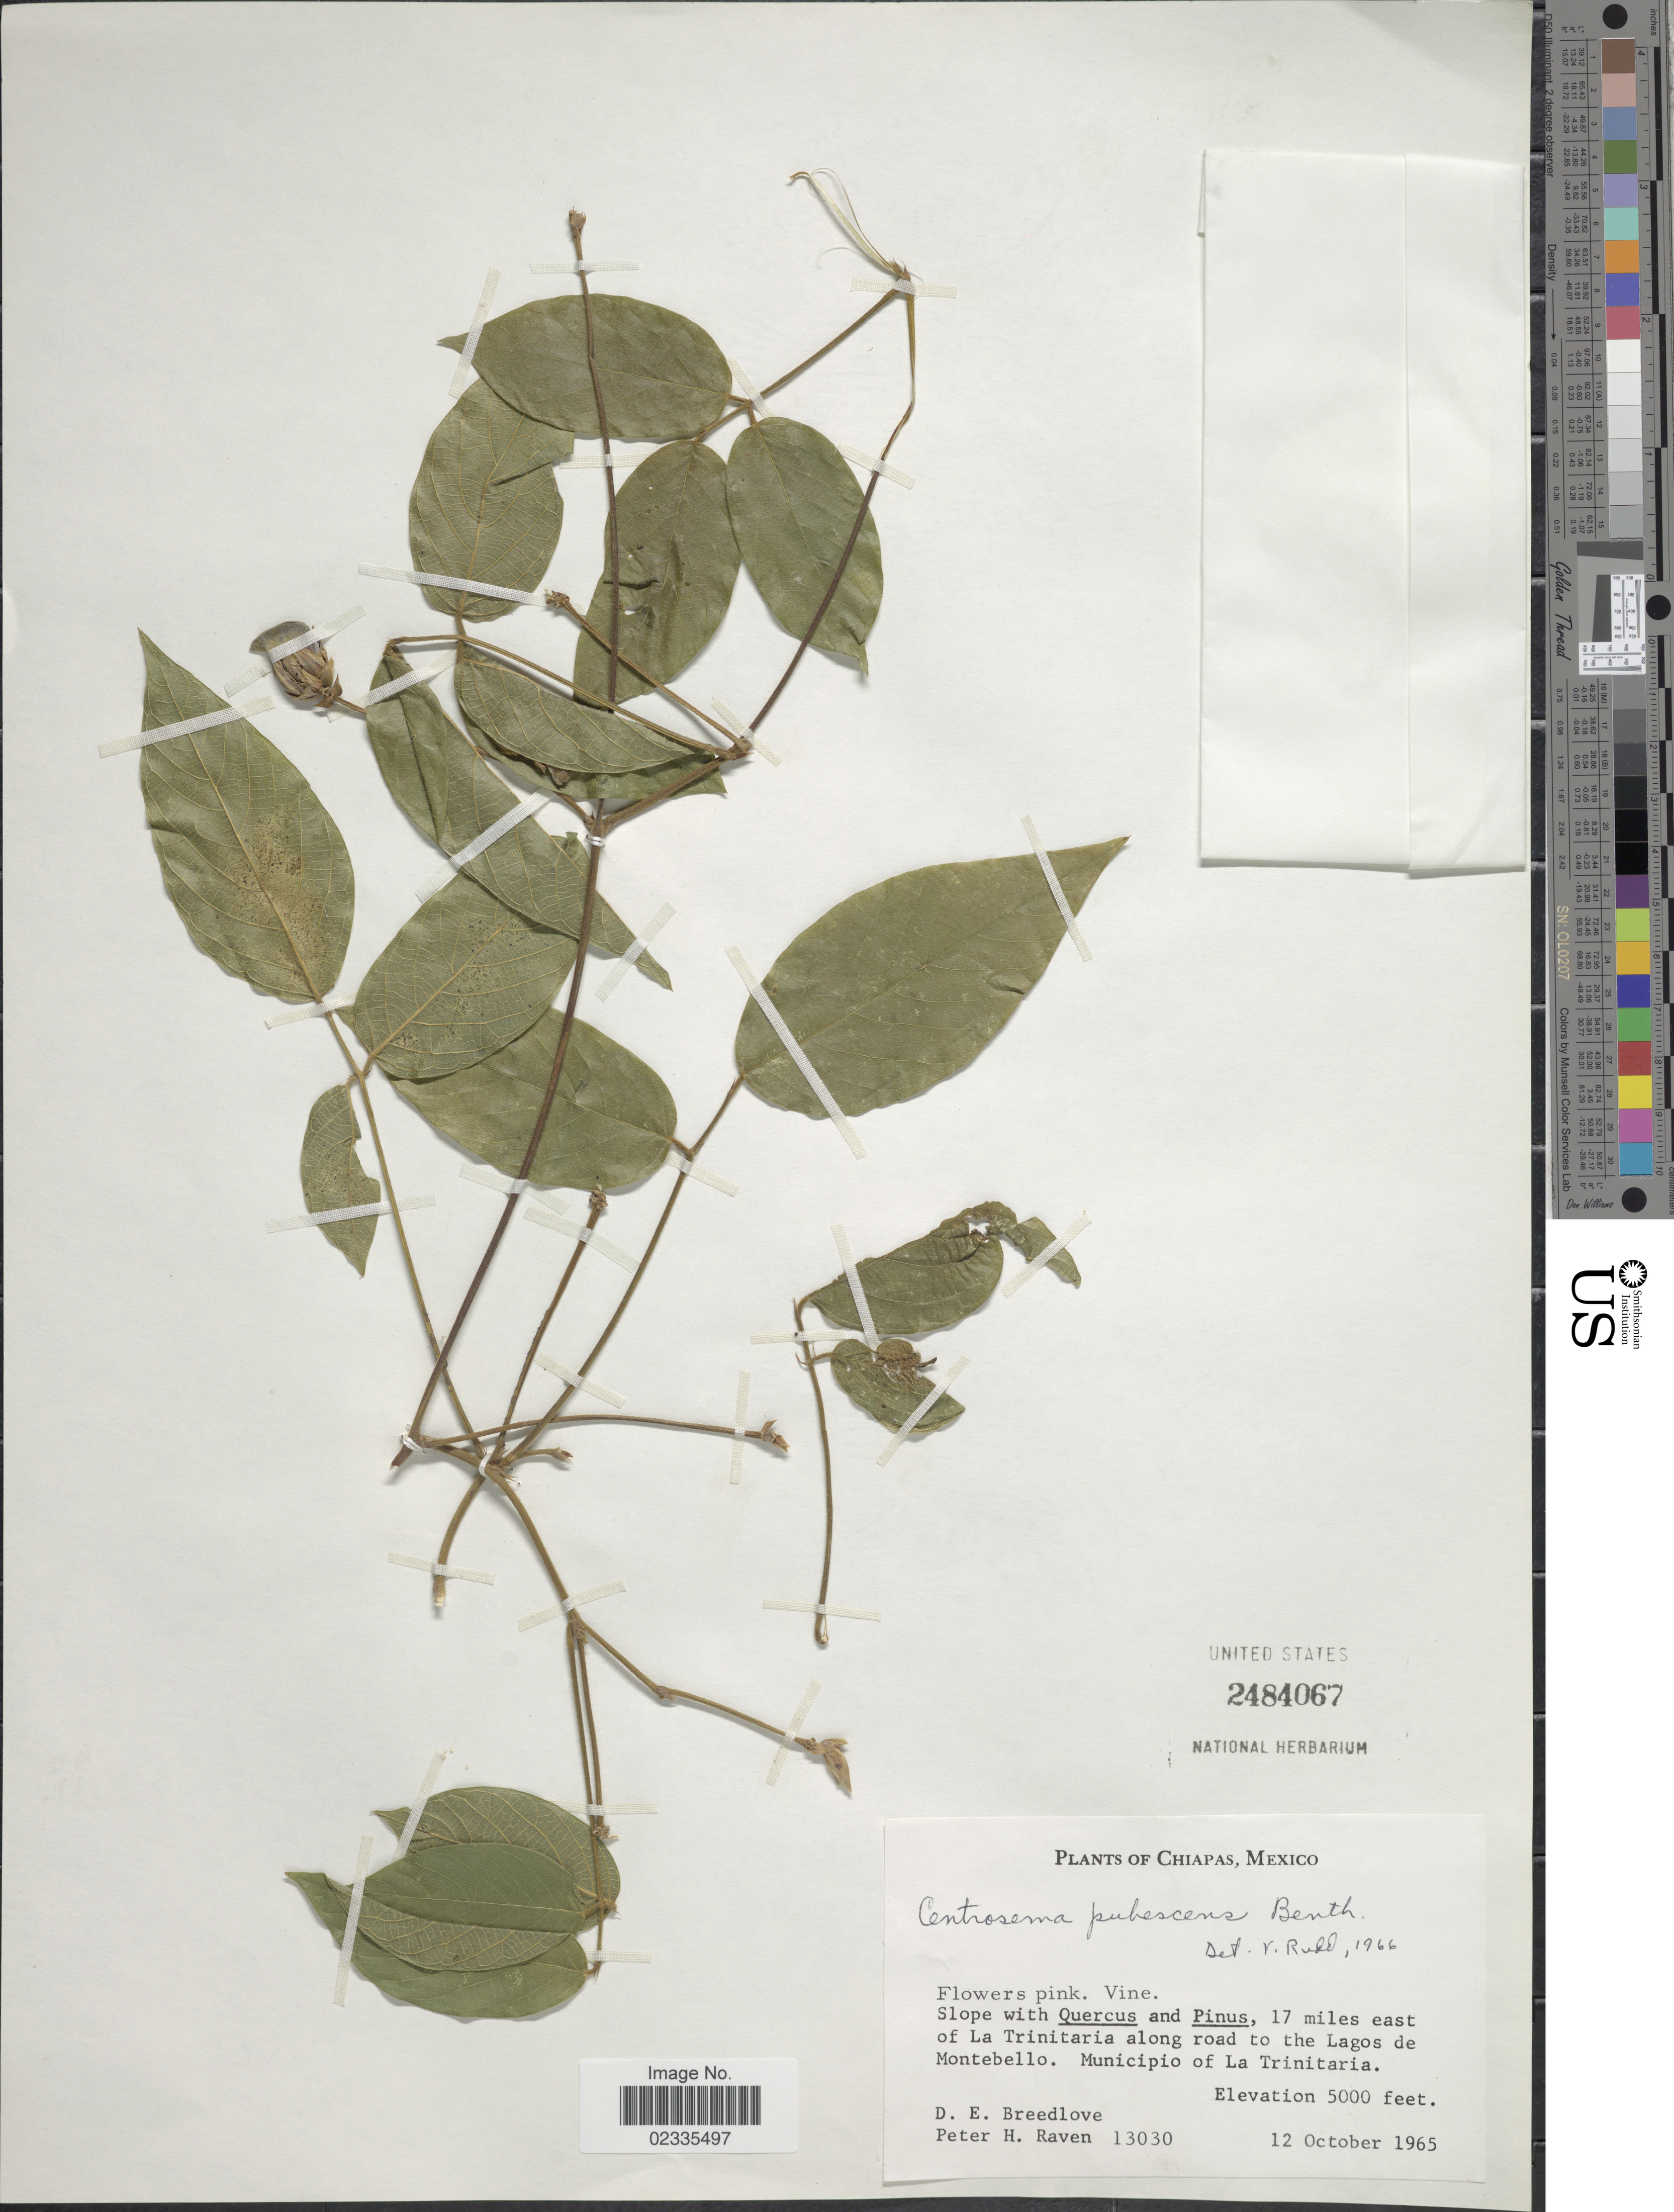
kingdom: Plantae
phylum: Tracheophyta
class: Magnoliopsida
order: Fabales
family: Fabaceae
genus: Centrosema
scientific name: Centrosema pubescens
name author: Benth.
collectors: D. E. Breedlove & P. Raven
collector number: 13030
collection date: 1965-10-12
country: Mexico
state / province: Chiapas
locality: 17 miles east of La Trinitaria along road to the Lagos de Montebello. Municipio of La Trinitaria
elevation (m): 1524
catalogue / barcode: US 2484067